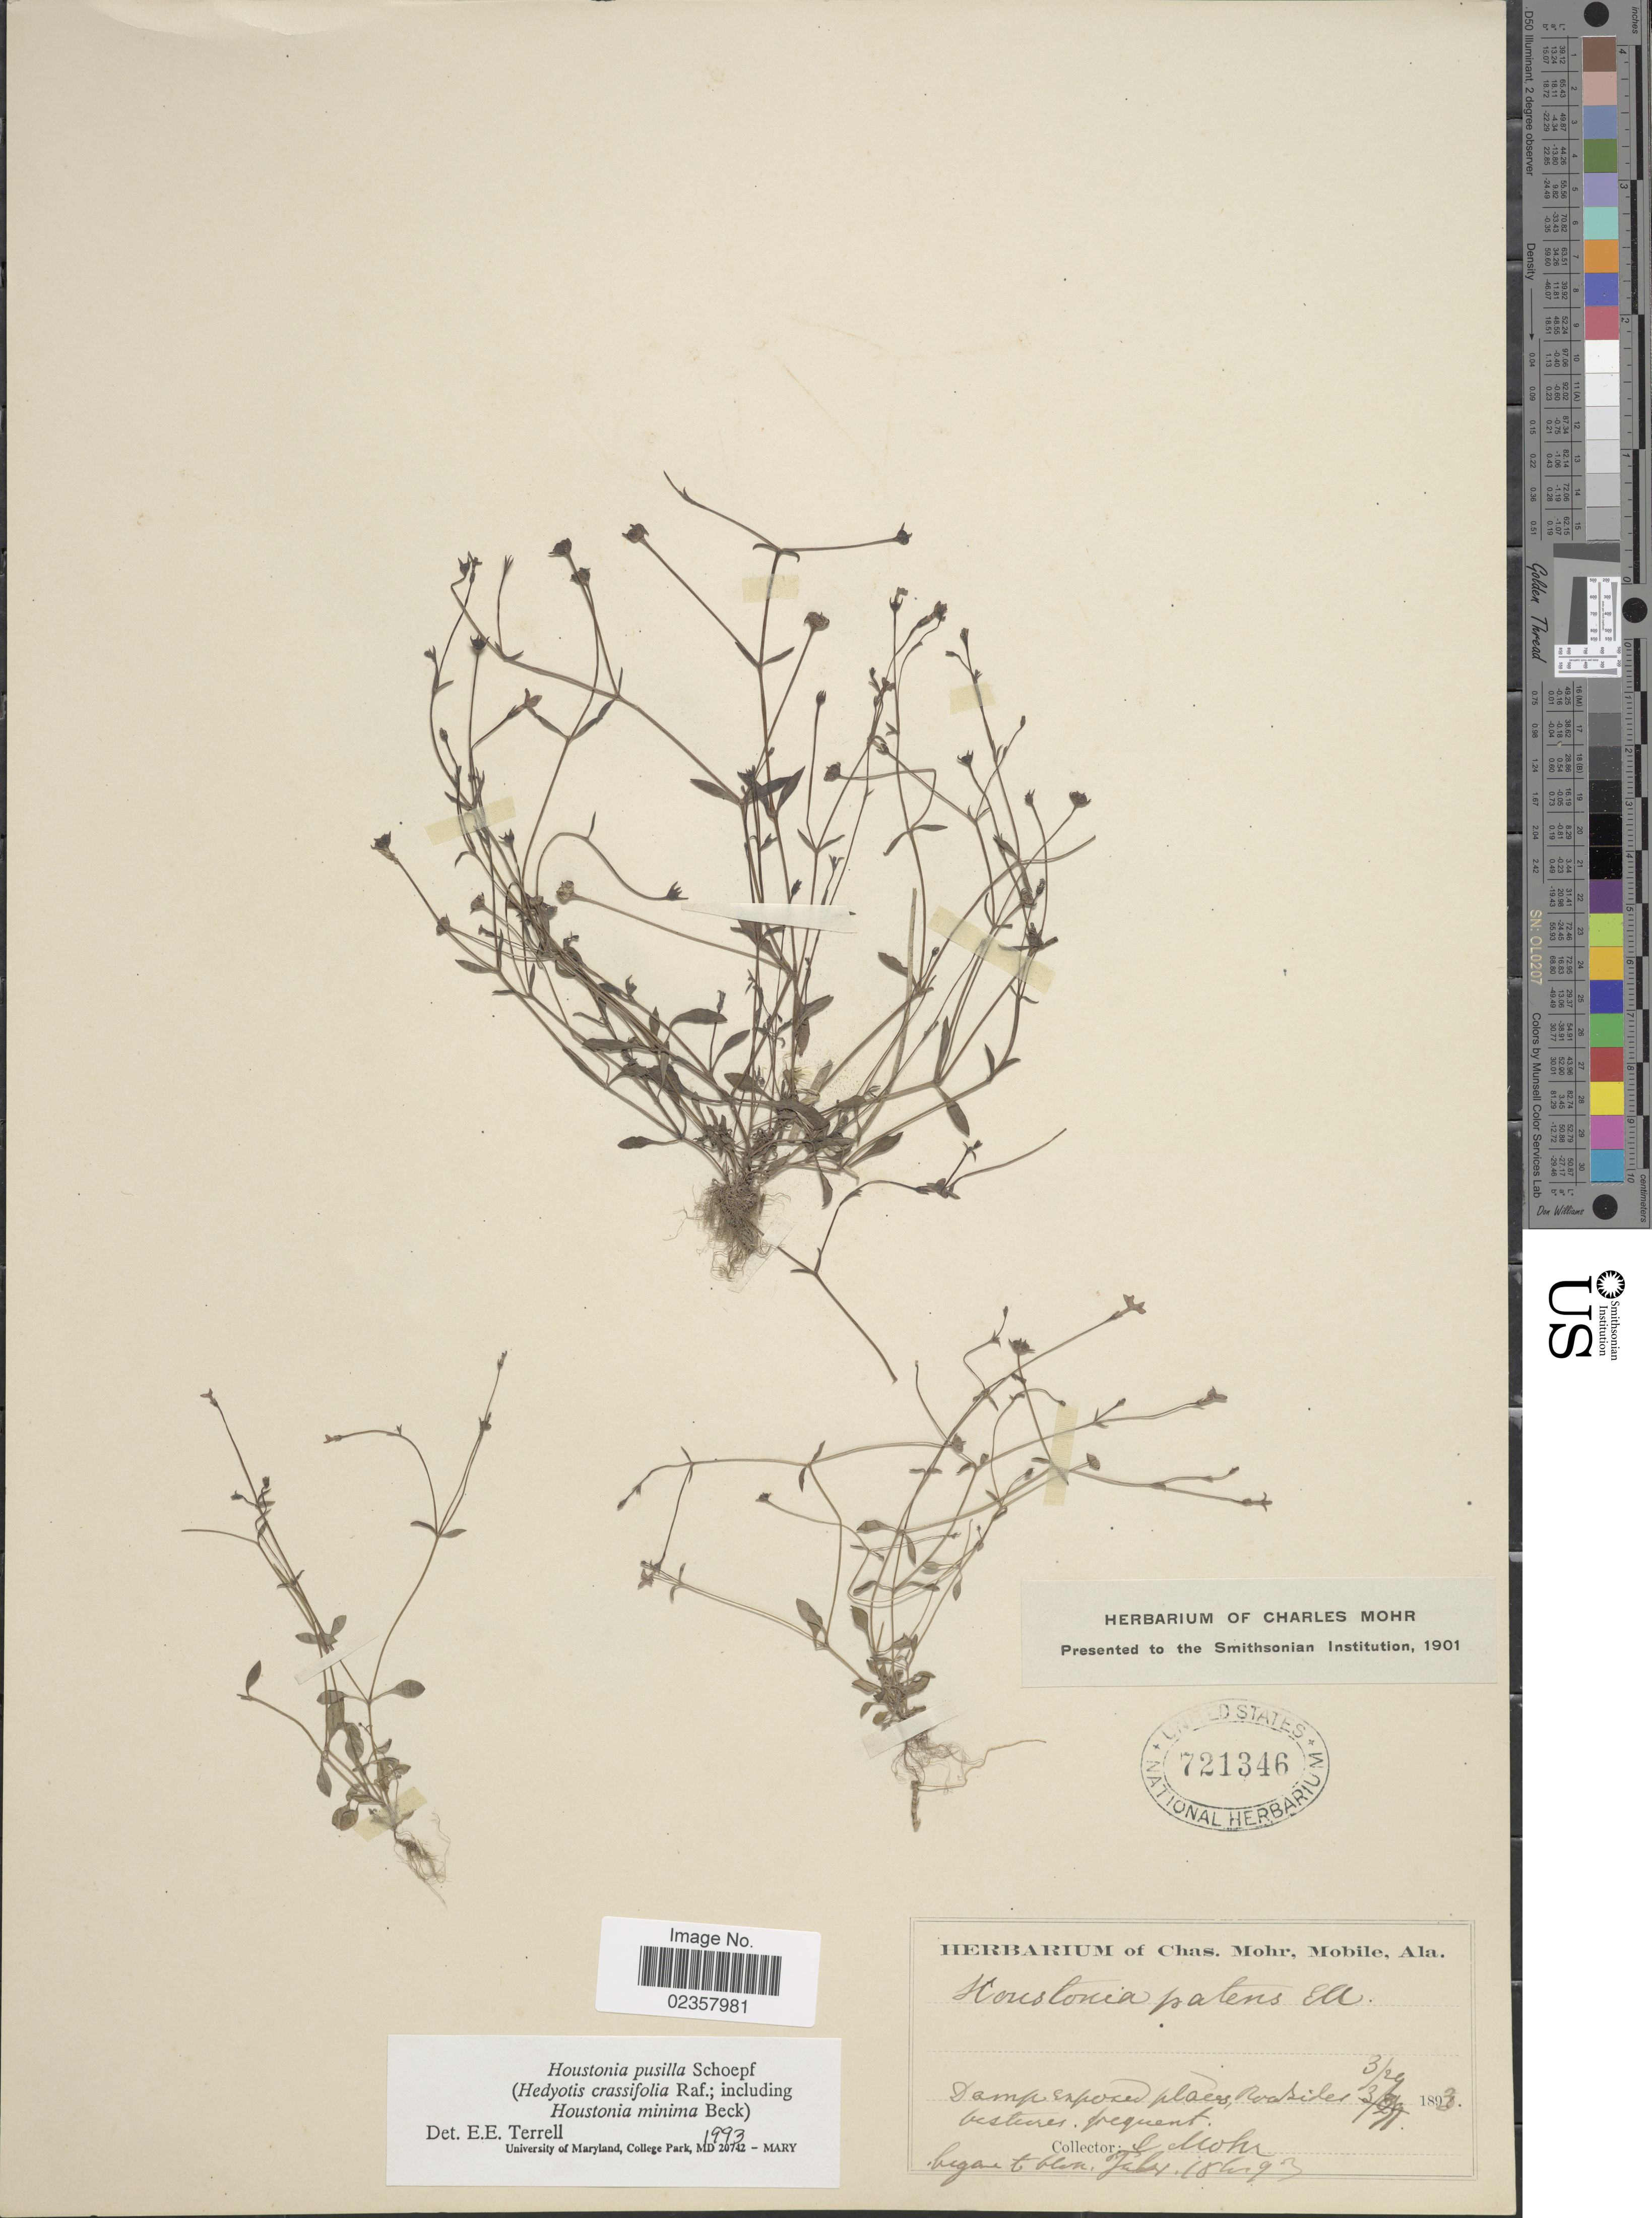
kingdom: Plantae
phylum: Tracheophyta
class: Magnoliopsida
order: Gentianales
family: Rubiaceae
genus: Houstonia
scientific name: Houstonia pusilla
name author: Schoepf.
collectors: C. T. Mohr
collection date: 1893-03-29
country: United States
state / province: Alabama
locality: Damp exposed places, roadsides.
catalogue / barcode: US 721346